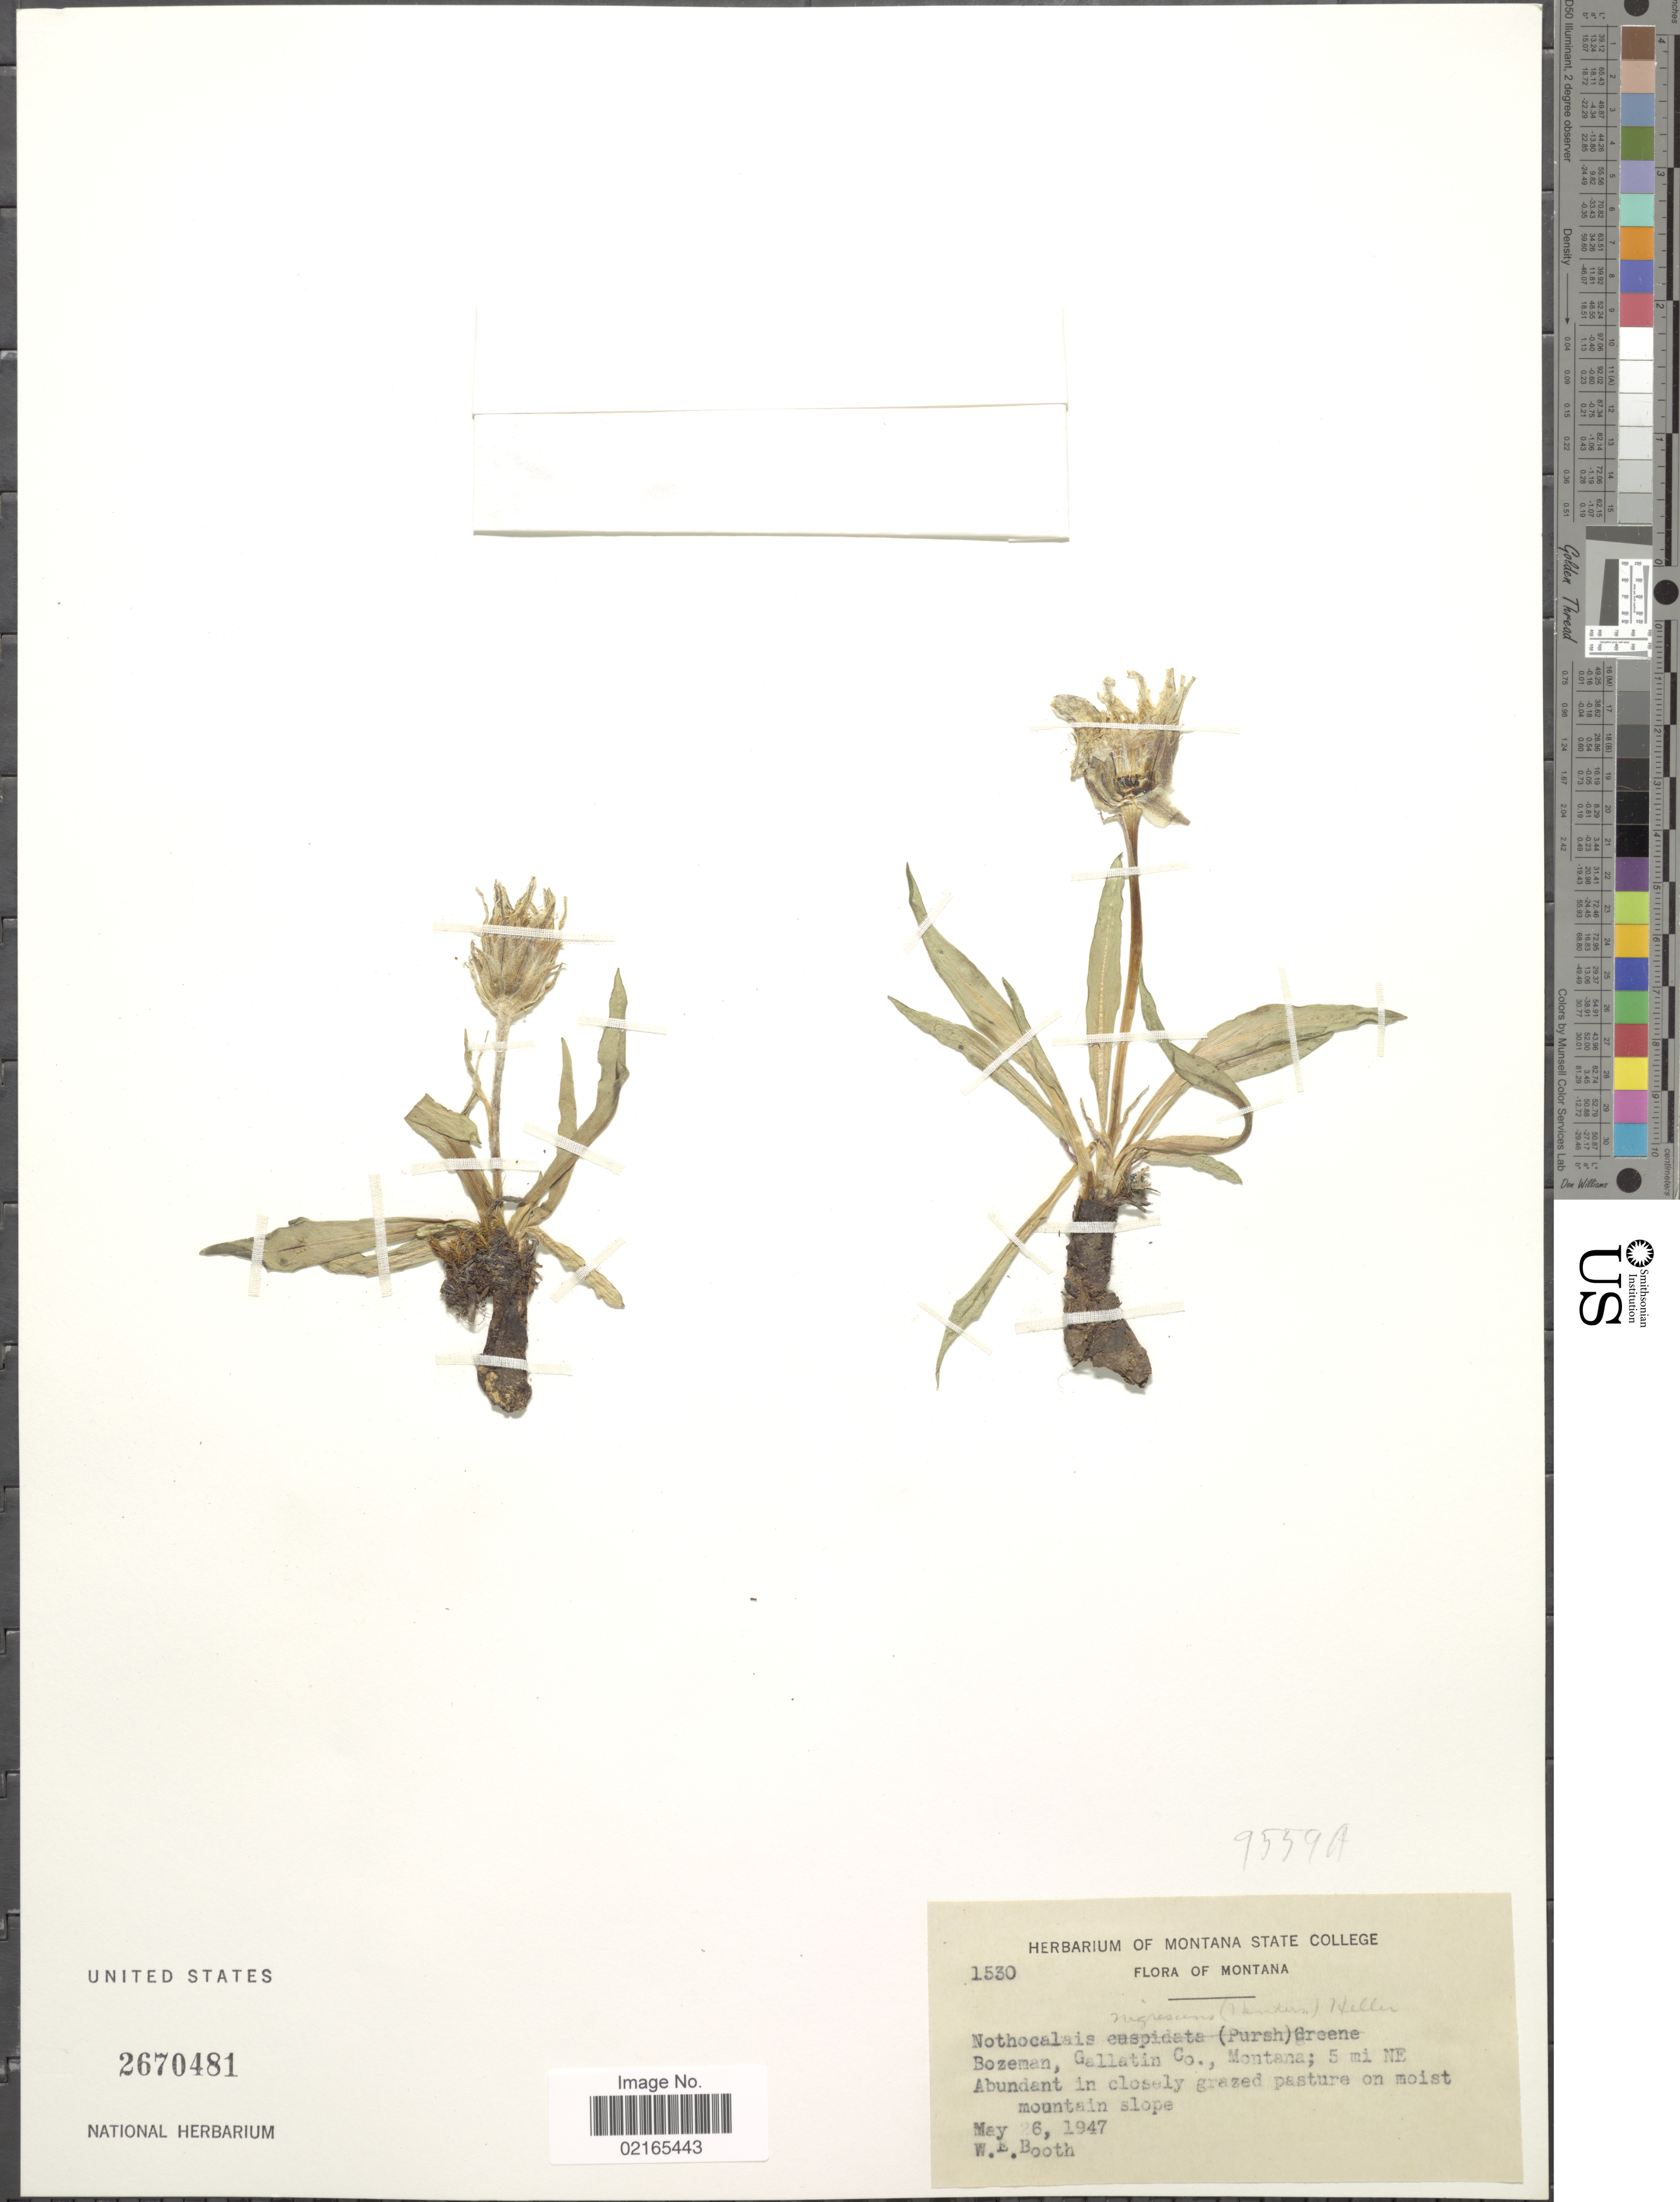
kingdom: Plantae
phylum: Tracheophyta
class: Magnoliopsida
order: Asterales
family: Asteraceae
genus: Nothocalais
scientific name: Nothocalais nigrescens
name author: (L.F. Hend.) A. Heller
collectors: W. Booth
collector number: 1530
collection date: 1947-05-26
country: United States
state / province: Montana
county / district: Gallatin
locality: Bozeman, 5 mi NE abundant in closely grazed pasture on moist mountain slope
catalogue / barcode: US 2670481